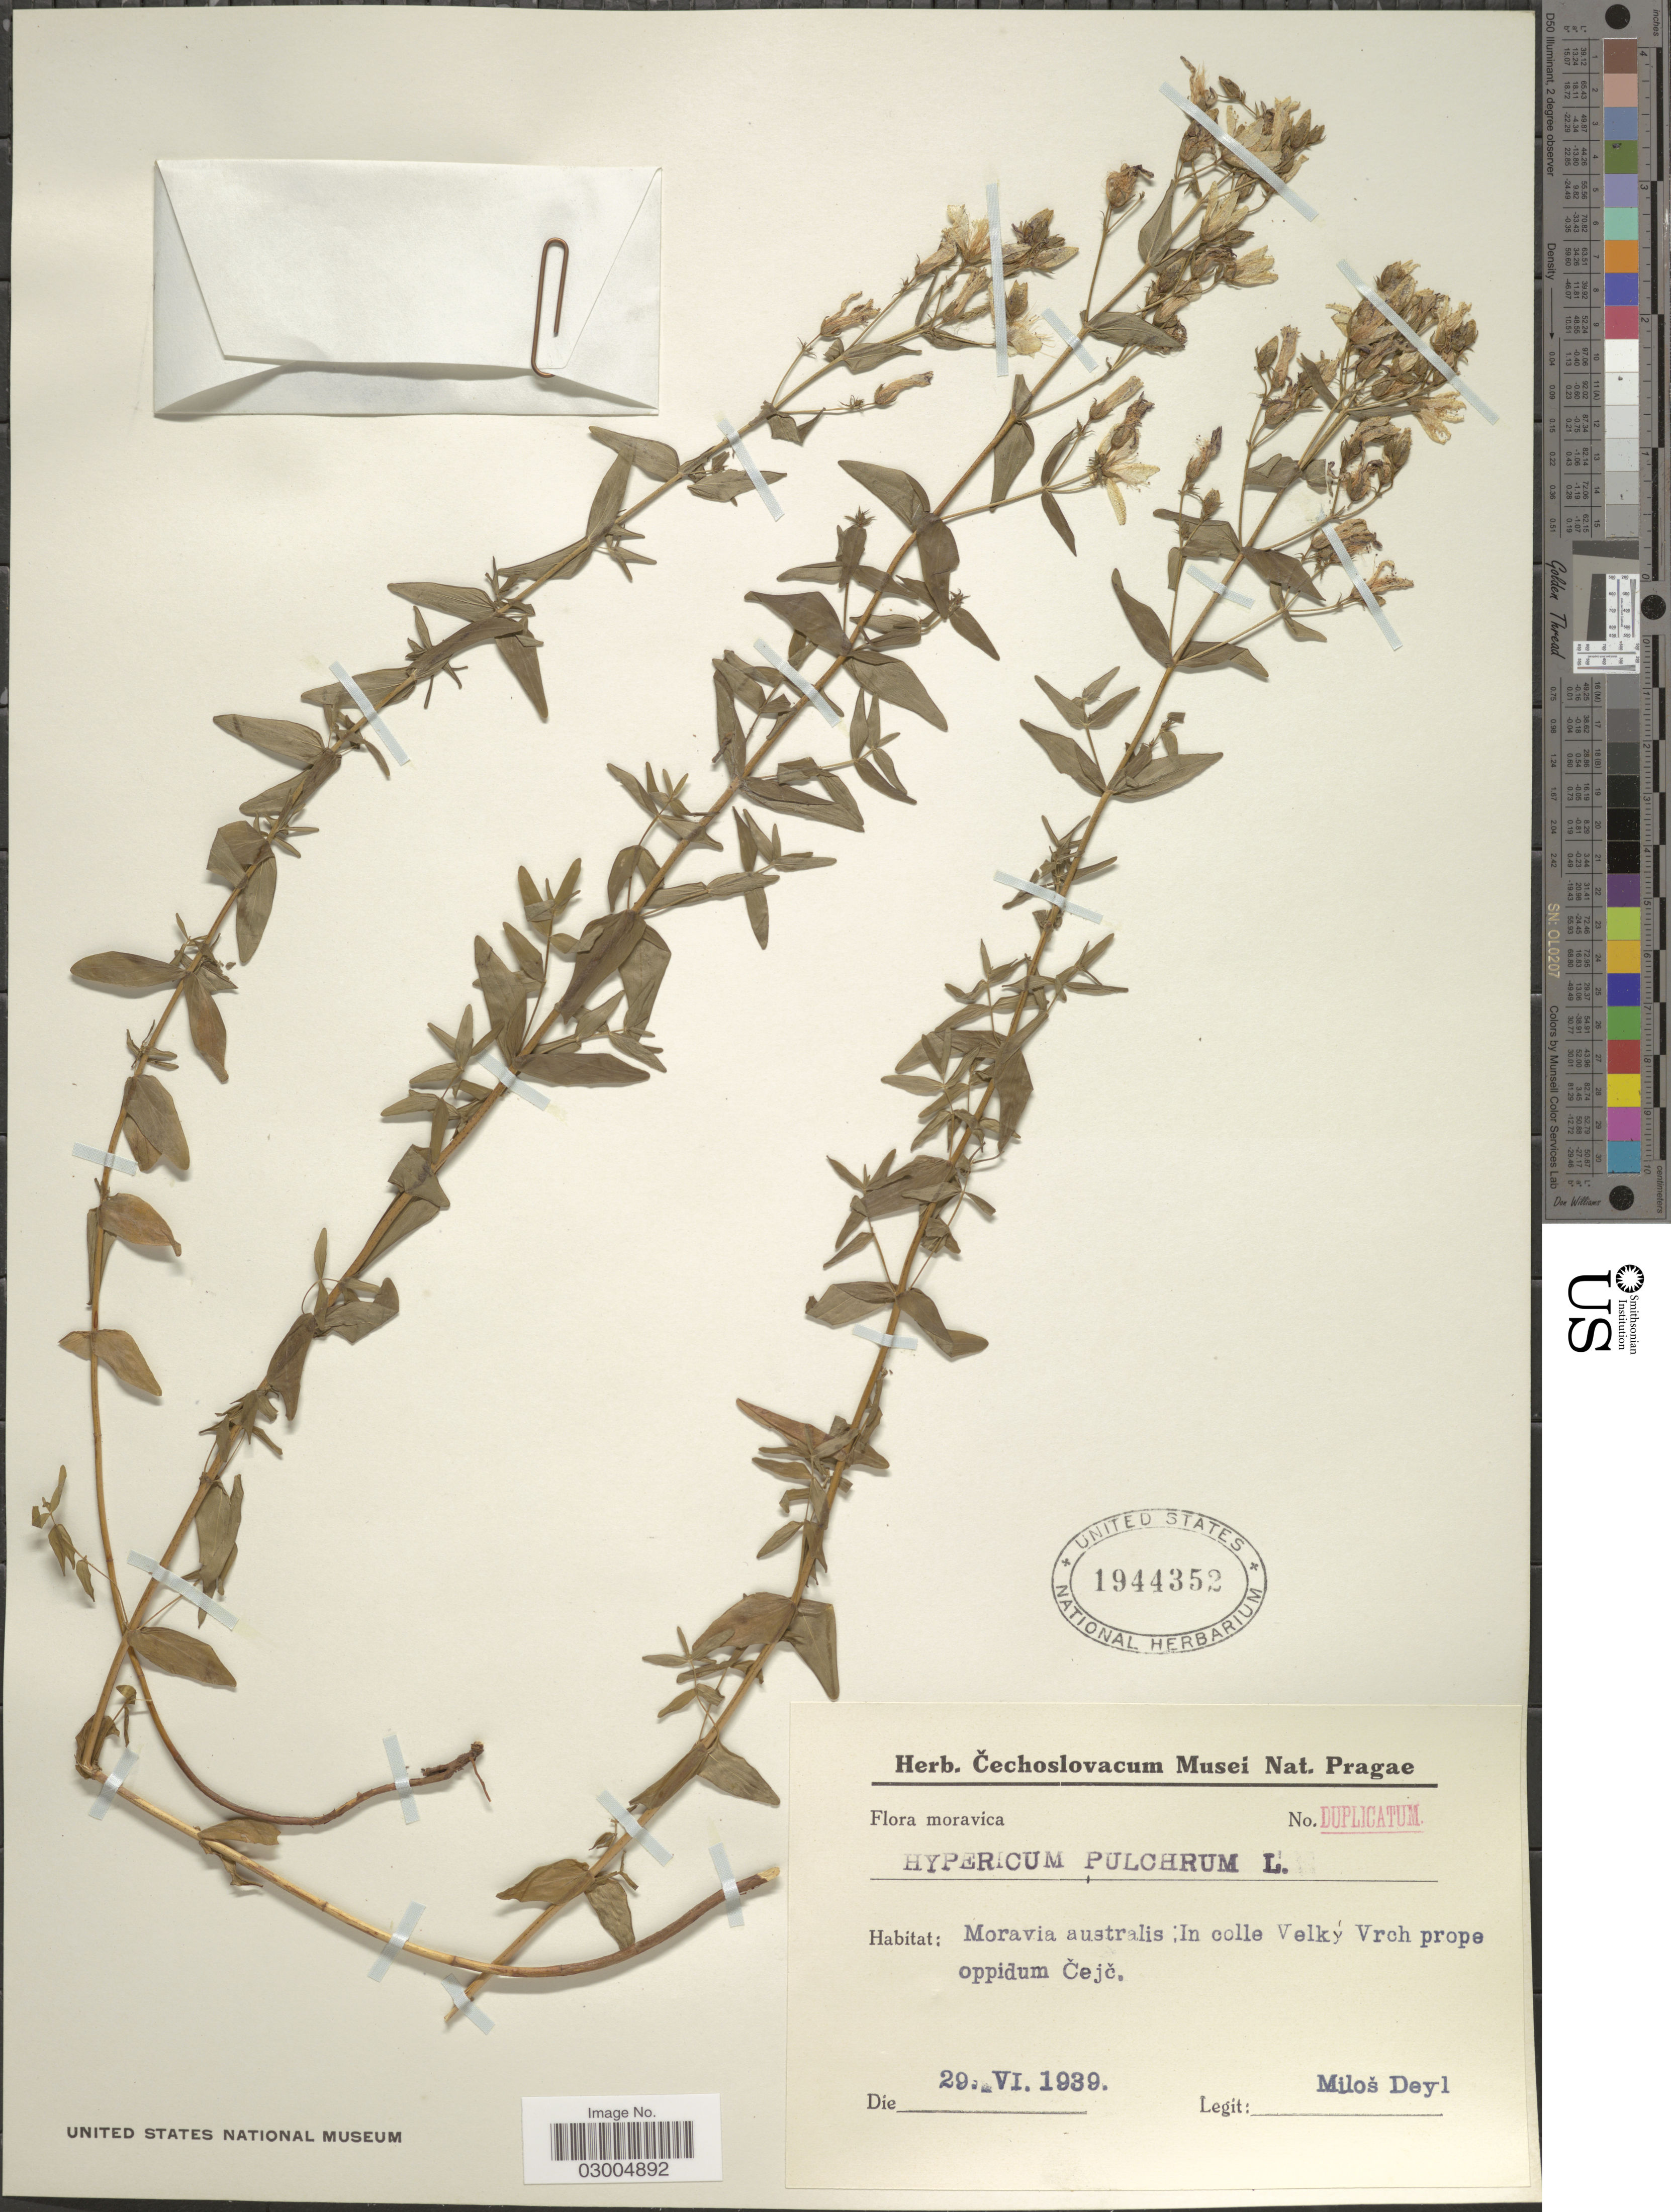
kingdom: Plantae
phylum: Tracheophyta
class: Magnoliopsida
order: Malpighiales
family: Hypericaceae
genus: Hypericum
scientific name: Hypericum pulchrum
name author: L.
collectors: M. Deyl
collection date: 1939-06-29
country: Czechia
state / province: Prague, Capital District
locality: Moravia australis; In colle Velky Vrch prope oppidum Cejc.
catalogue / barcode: US 1944352